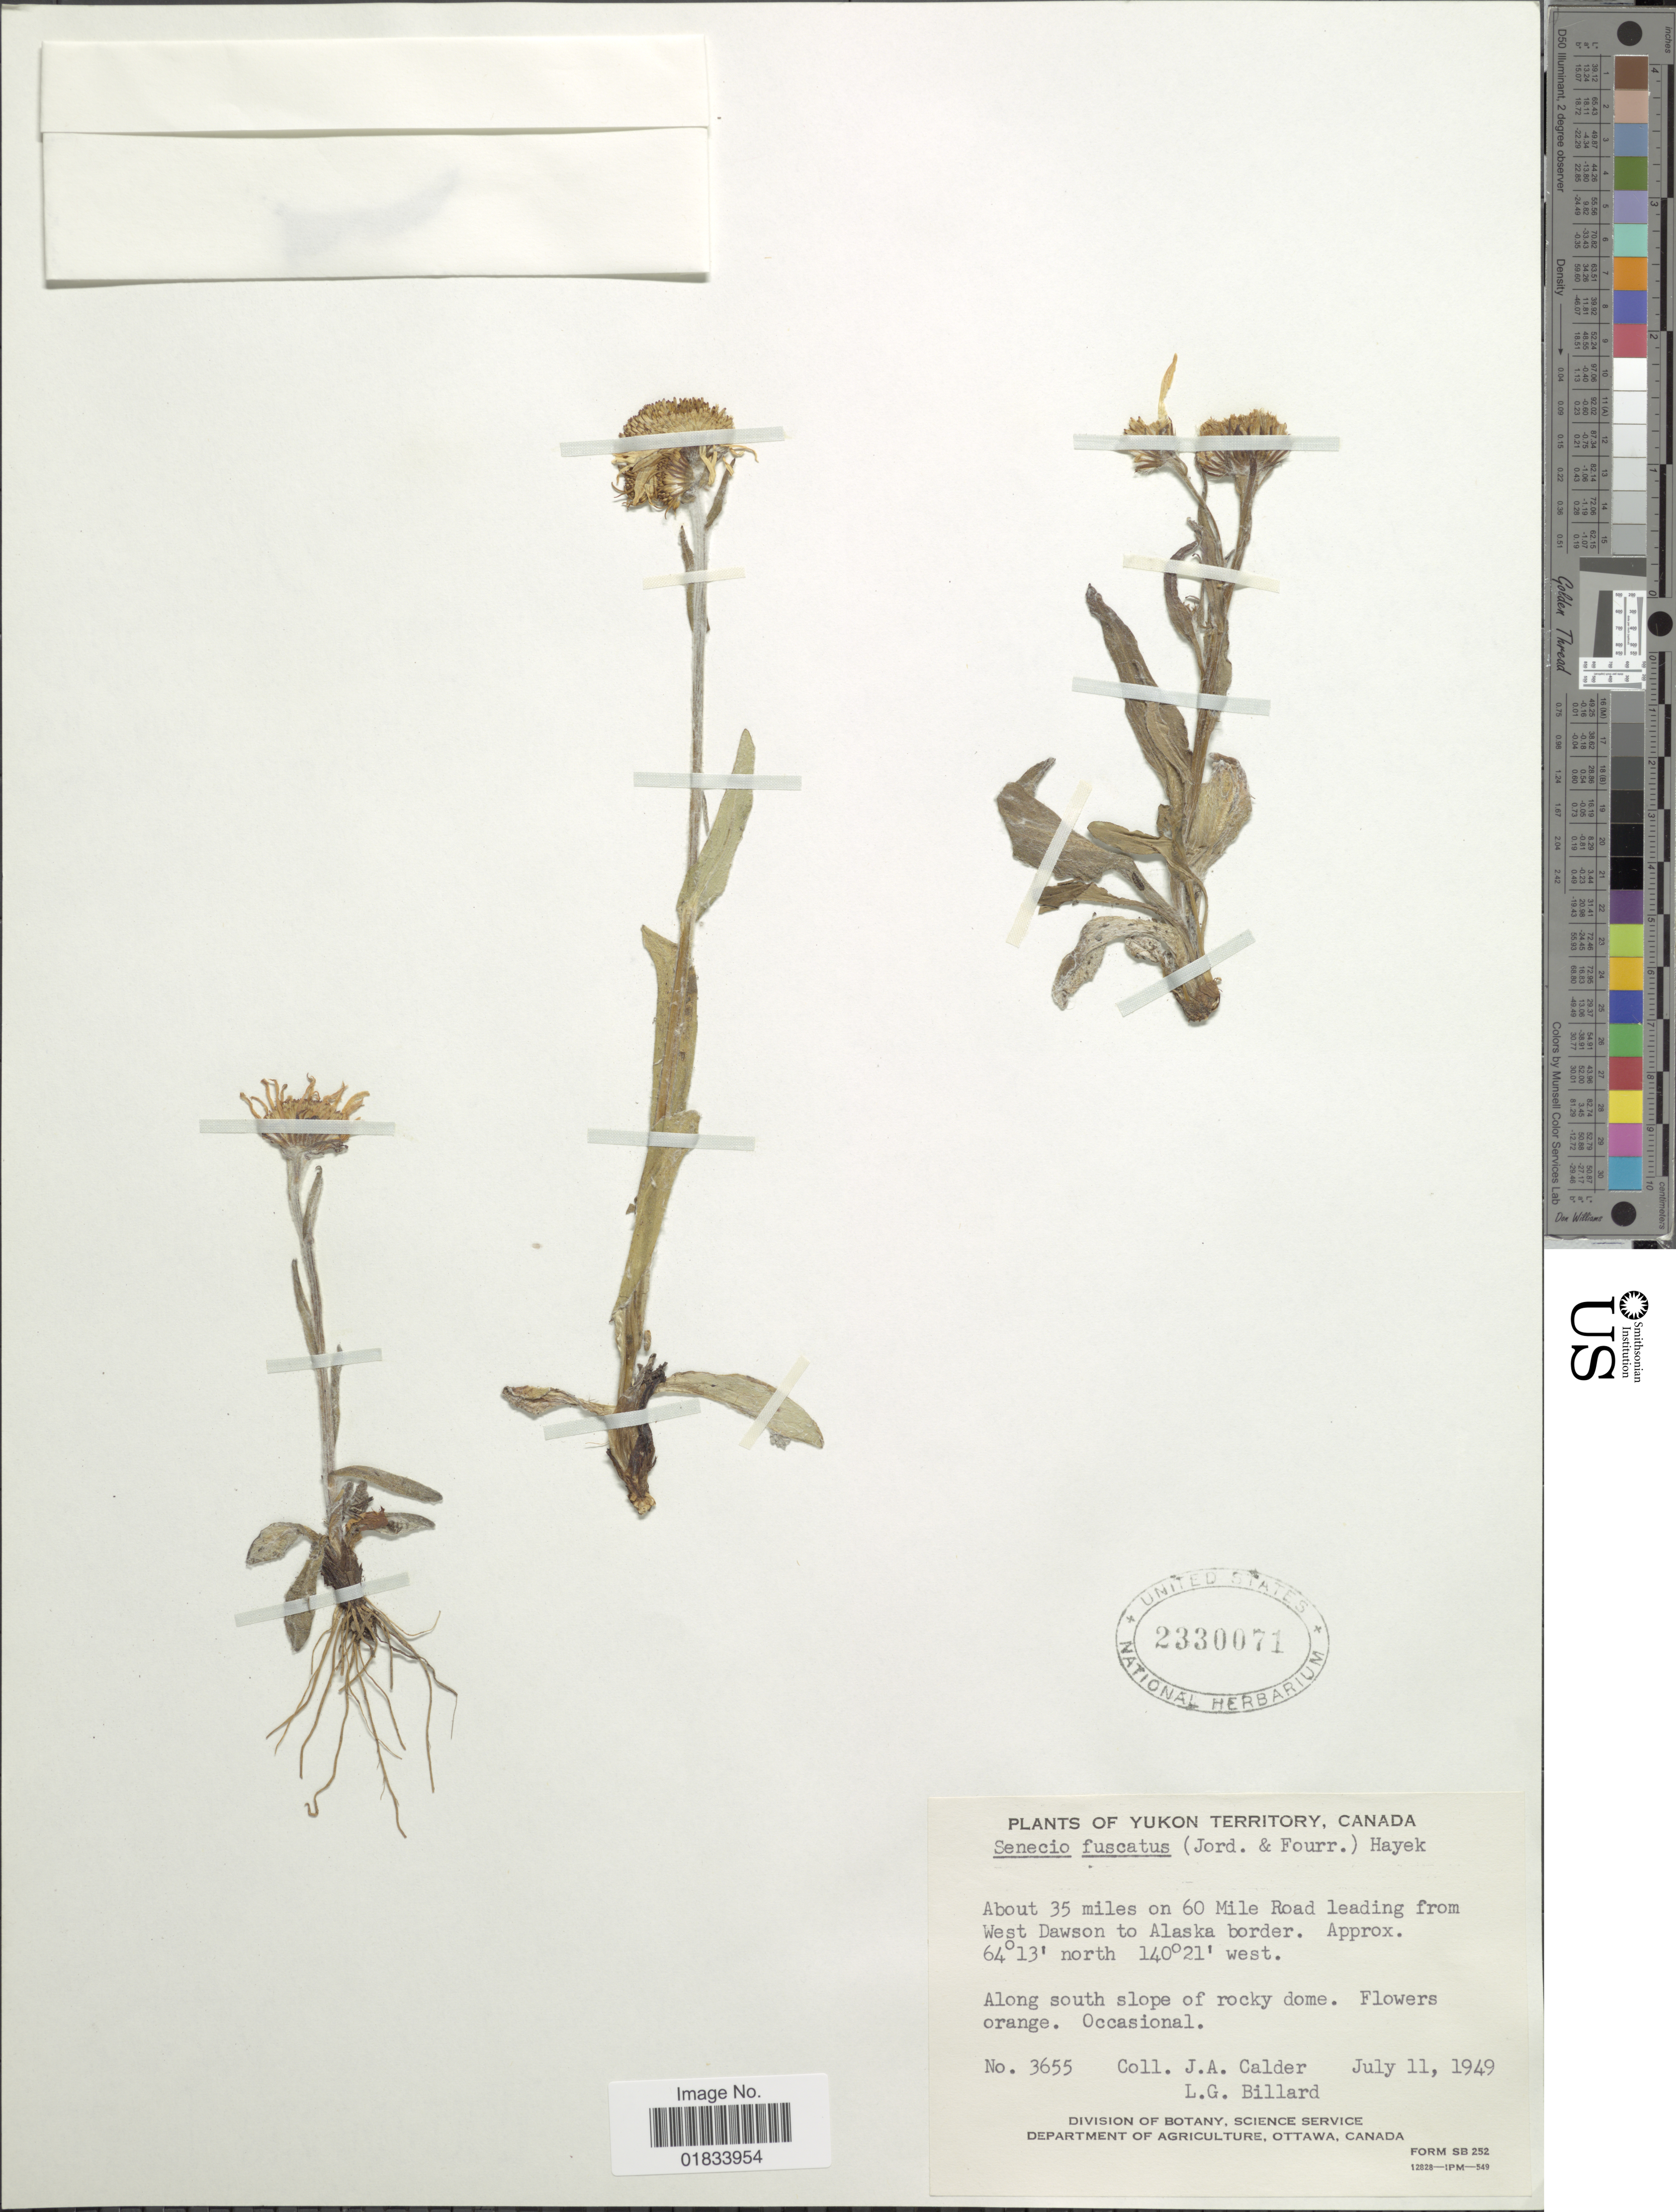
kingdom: Plantae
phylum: Tracheophyta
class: Magnoliopsida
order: Asterales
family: Asteraceae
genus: Senecio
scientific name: Senecio fuscatus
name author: (Jord. & Fourr.) Hayek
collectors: J. A. Calder & L. Billard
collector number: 3655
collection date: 1949-07-11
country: Canada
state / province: Yukon Territory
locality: About 35 miles on 60 Mile Road leading from West Dawson to Alaska border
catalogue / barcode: US 2330071